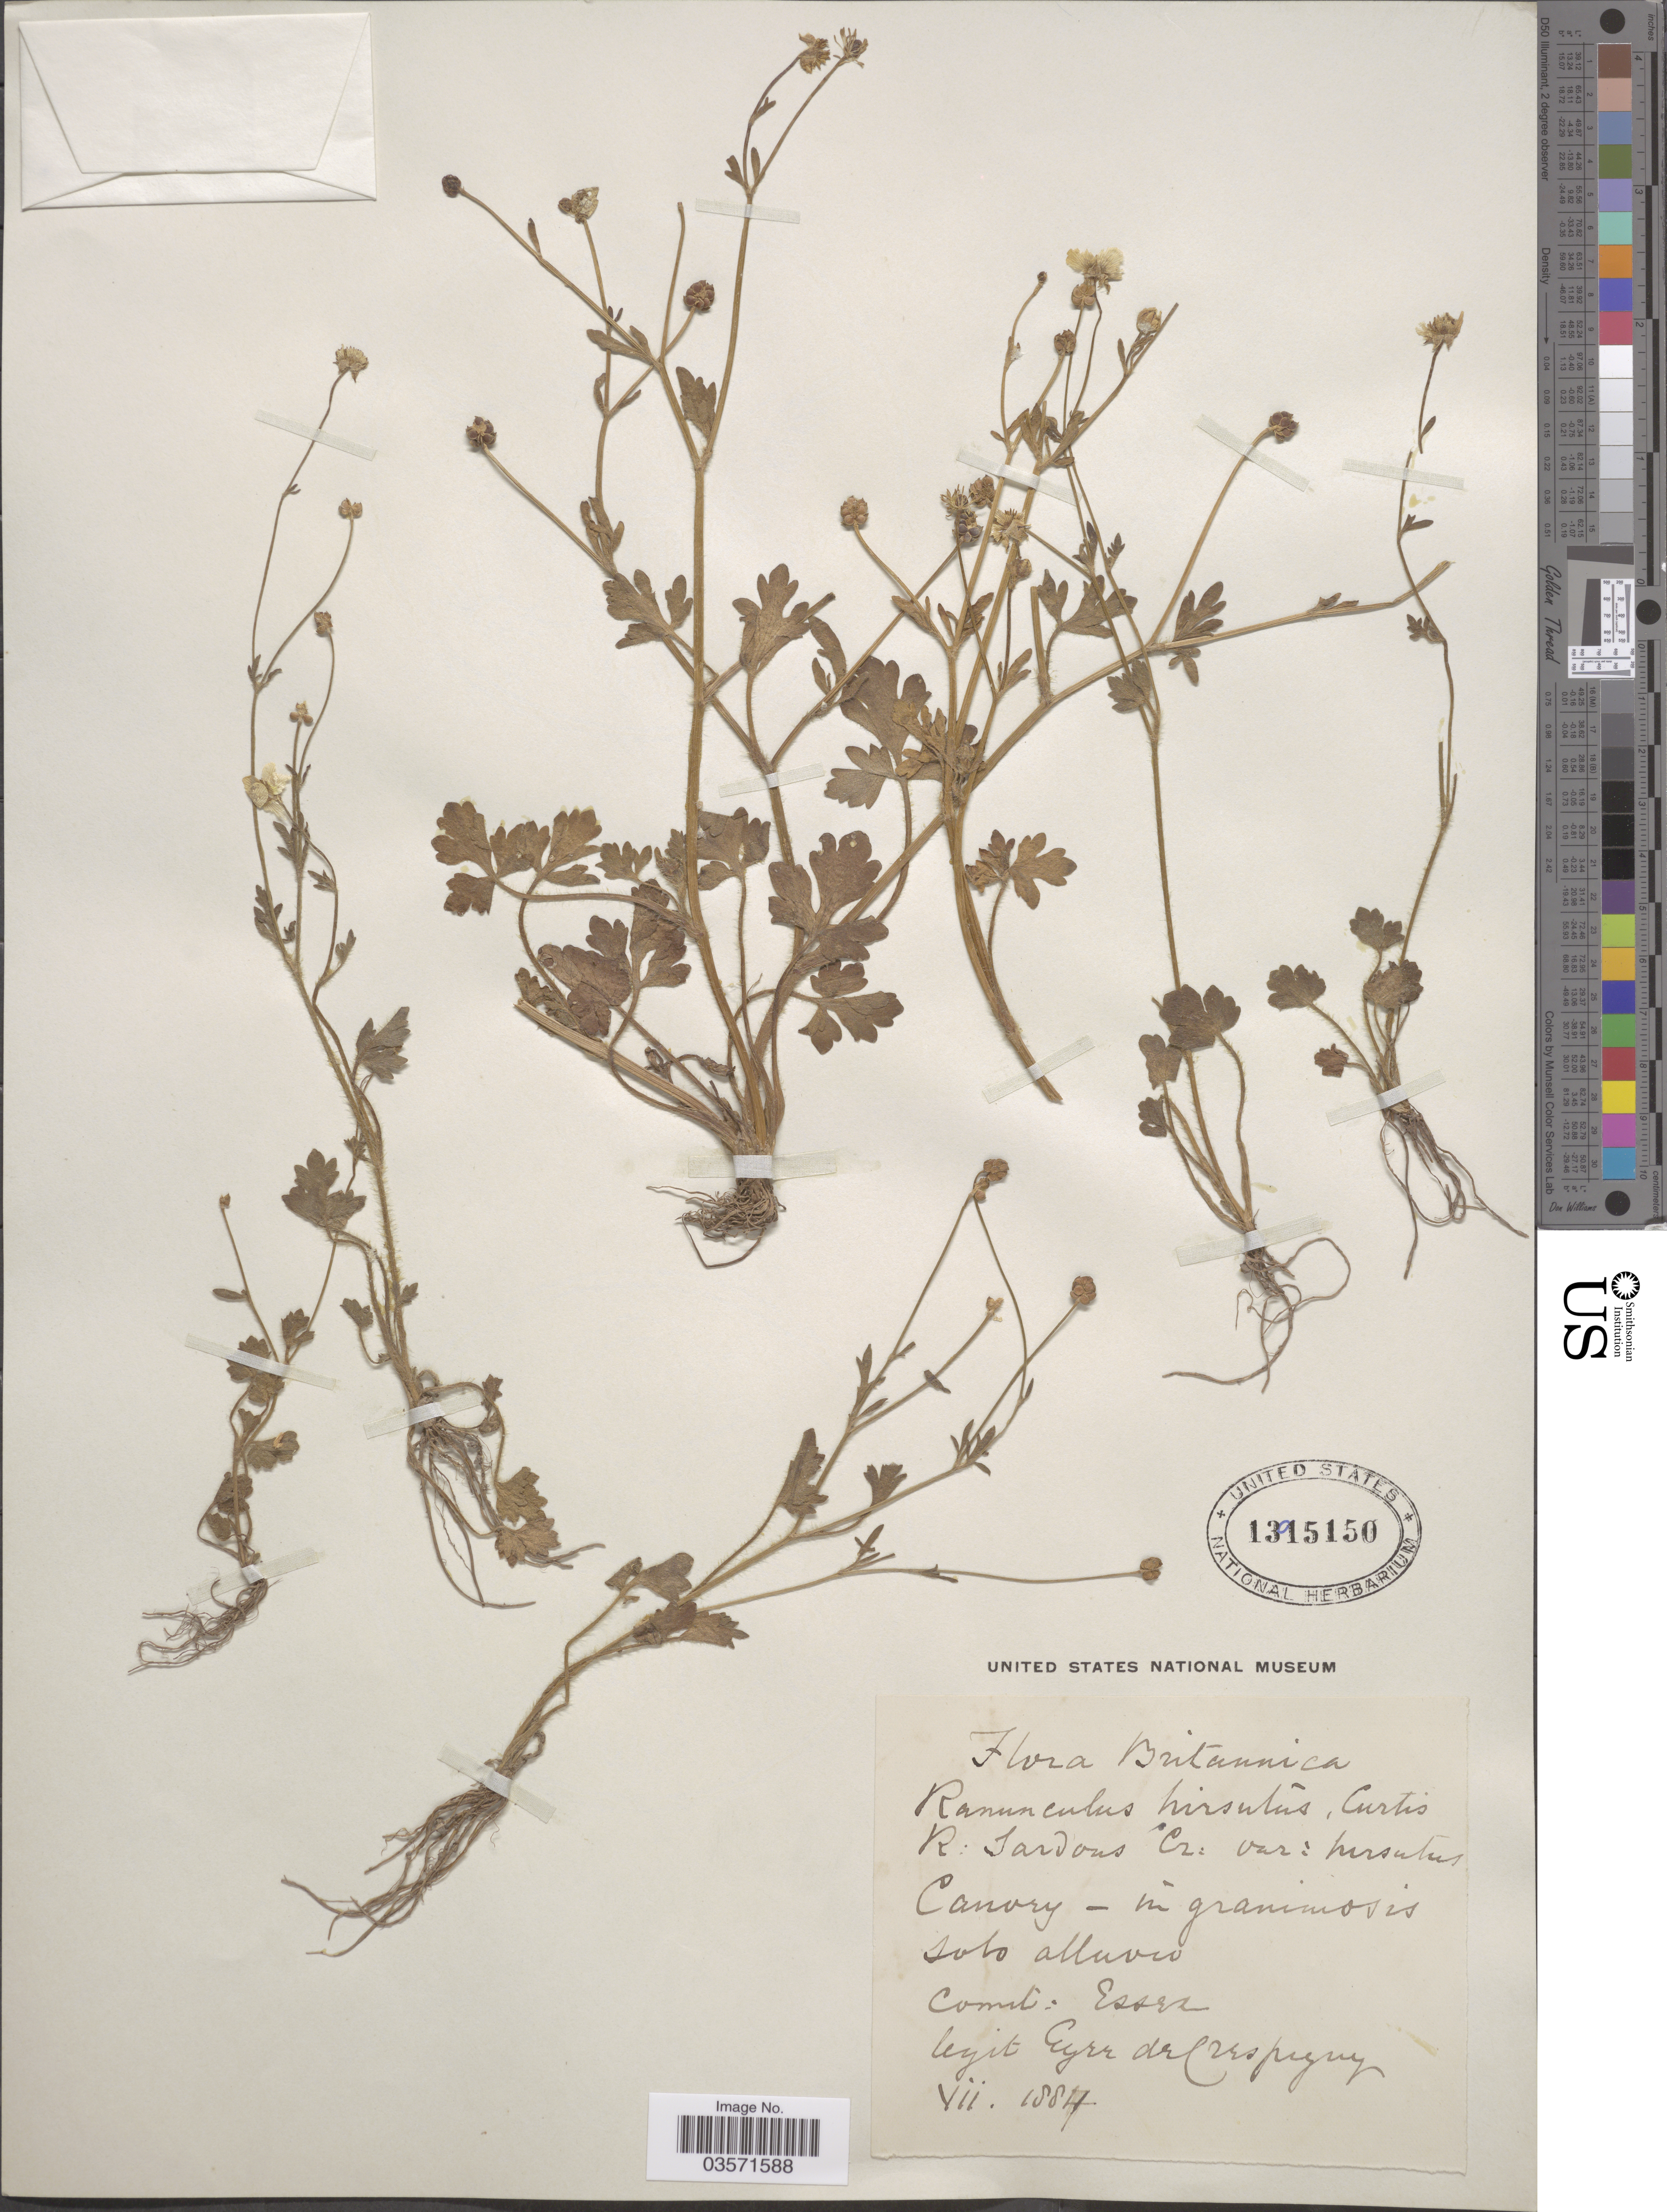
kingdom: Plantae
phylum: Tracheophyta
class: Magnoliopsida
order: Ranunculales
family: Ranunculaceae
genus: Ranunculus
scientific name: Ranunculus hirsutus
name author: Curtis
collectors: E. de Crespigny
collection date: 1884-07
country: United Kingdom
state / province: England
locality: Britannica. Canvey - in graminosis. Comit: Essex.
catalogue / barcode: US 1395150